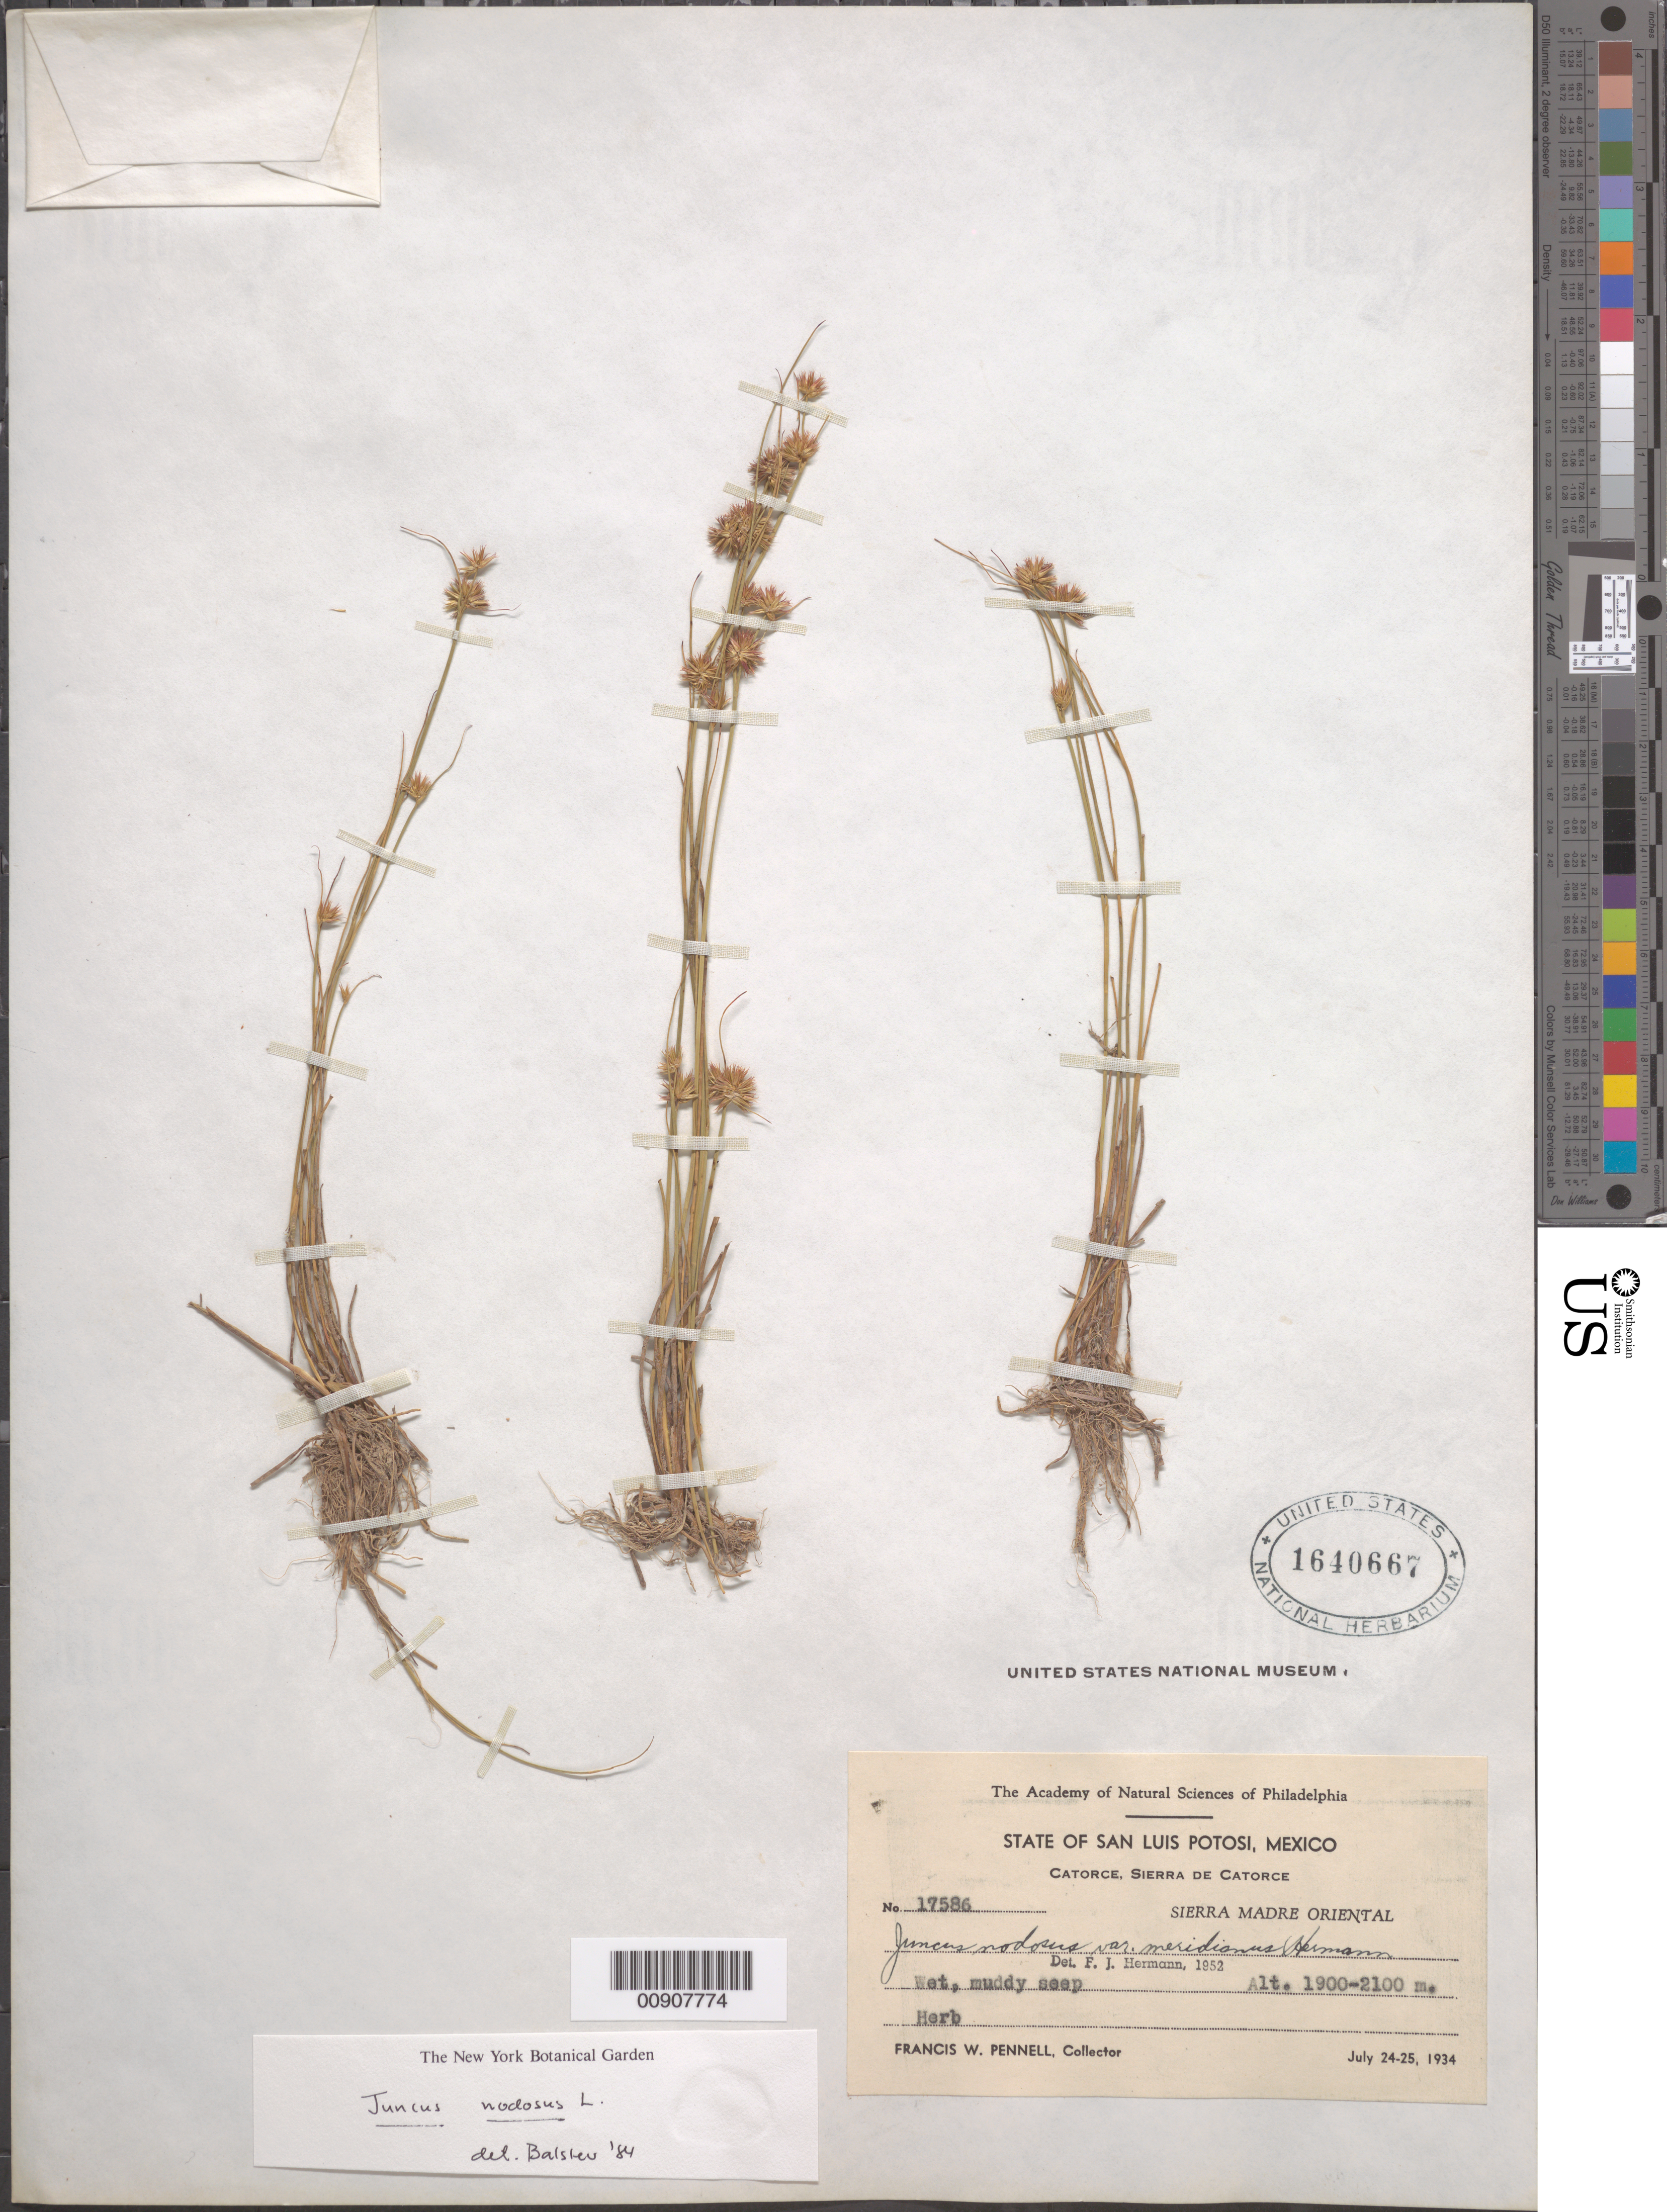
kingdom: Plantae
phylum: Tracheophyta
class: Liliopsida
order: Poales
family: Juncaceae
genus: Juncus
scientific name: Juncus nodosus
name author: L.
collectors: F. W. Pennell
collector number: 17586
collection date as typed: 24 Jul 1934 to 25 Jul 1934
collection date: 1934-07-24/1934-07-25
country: Mexico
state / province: San Luis Potosí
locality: State of San Luis Potosí: Catorce, Sierra de Catorce. Sierra Madre Oriental.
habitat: Wet, muddy seep.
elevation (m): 2100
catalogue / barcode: US 1640667